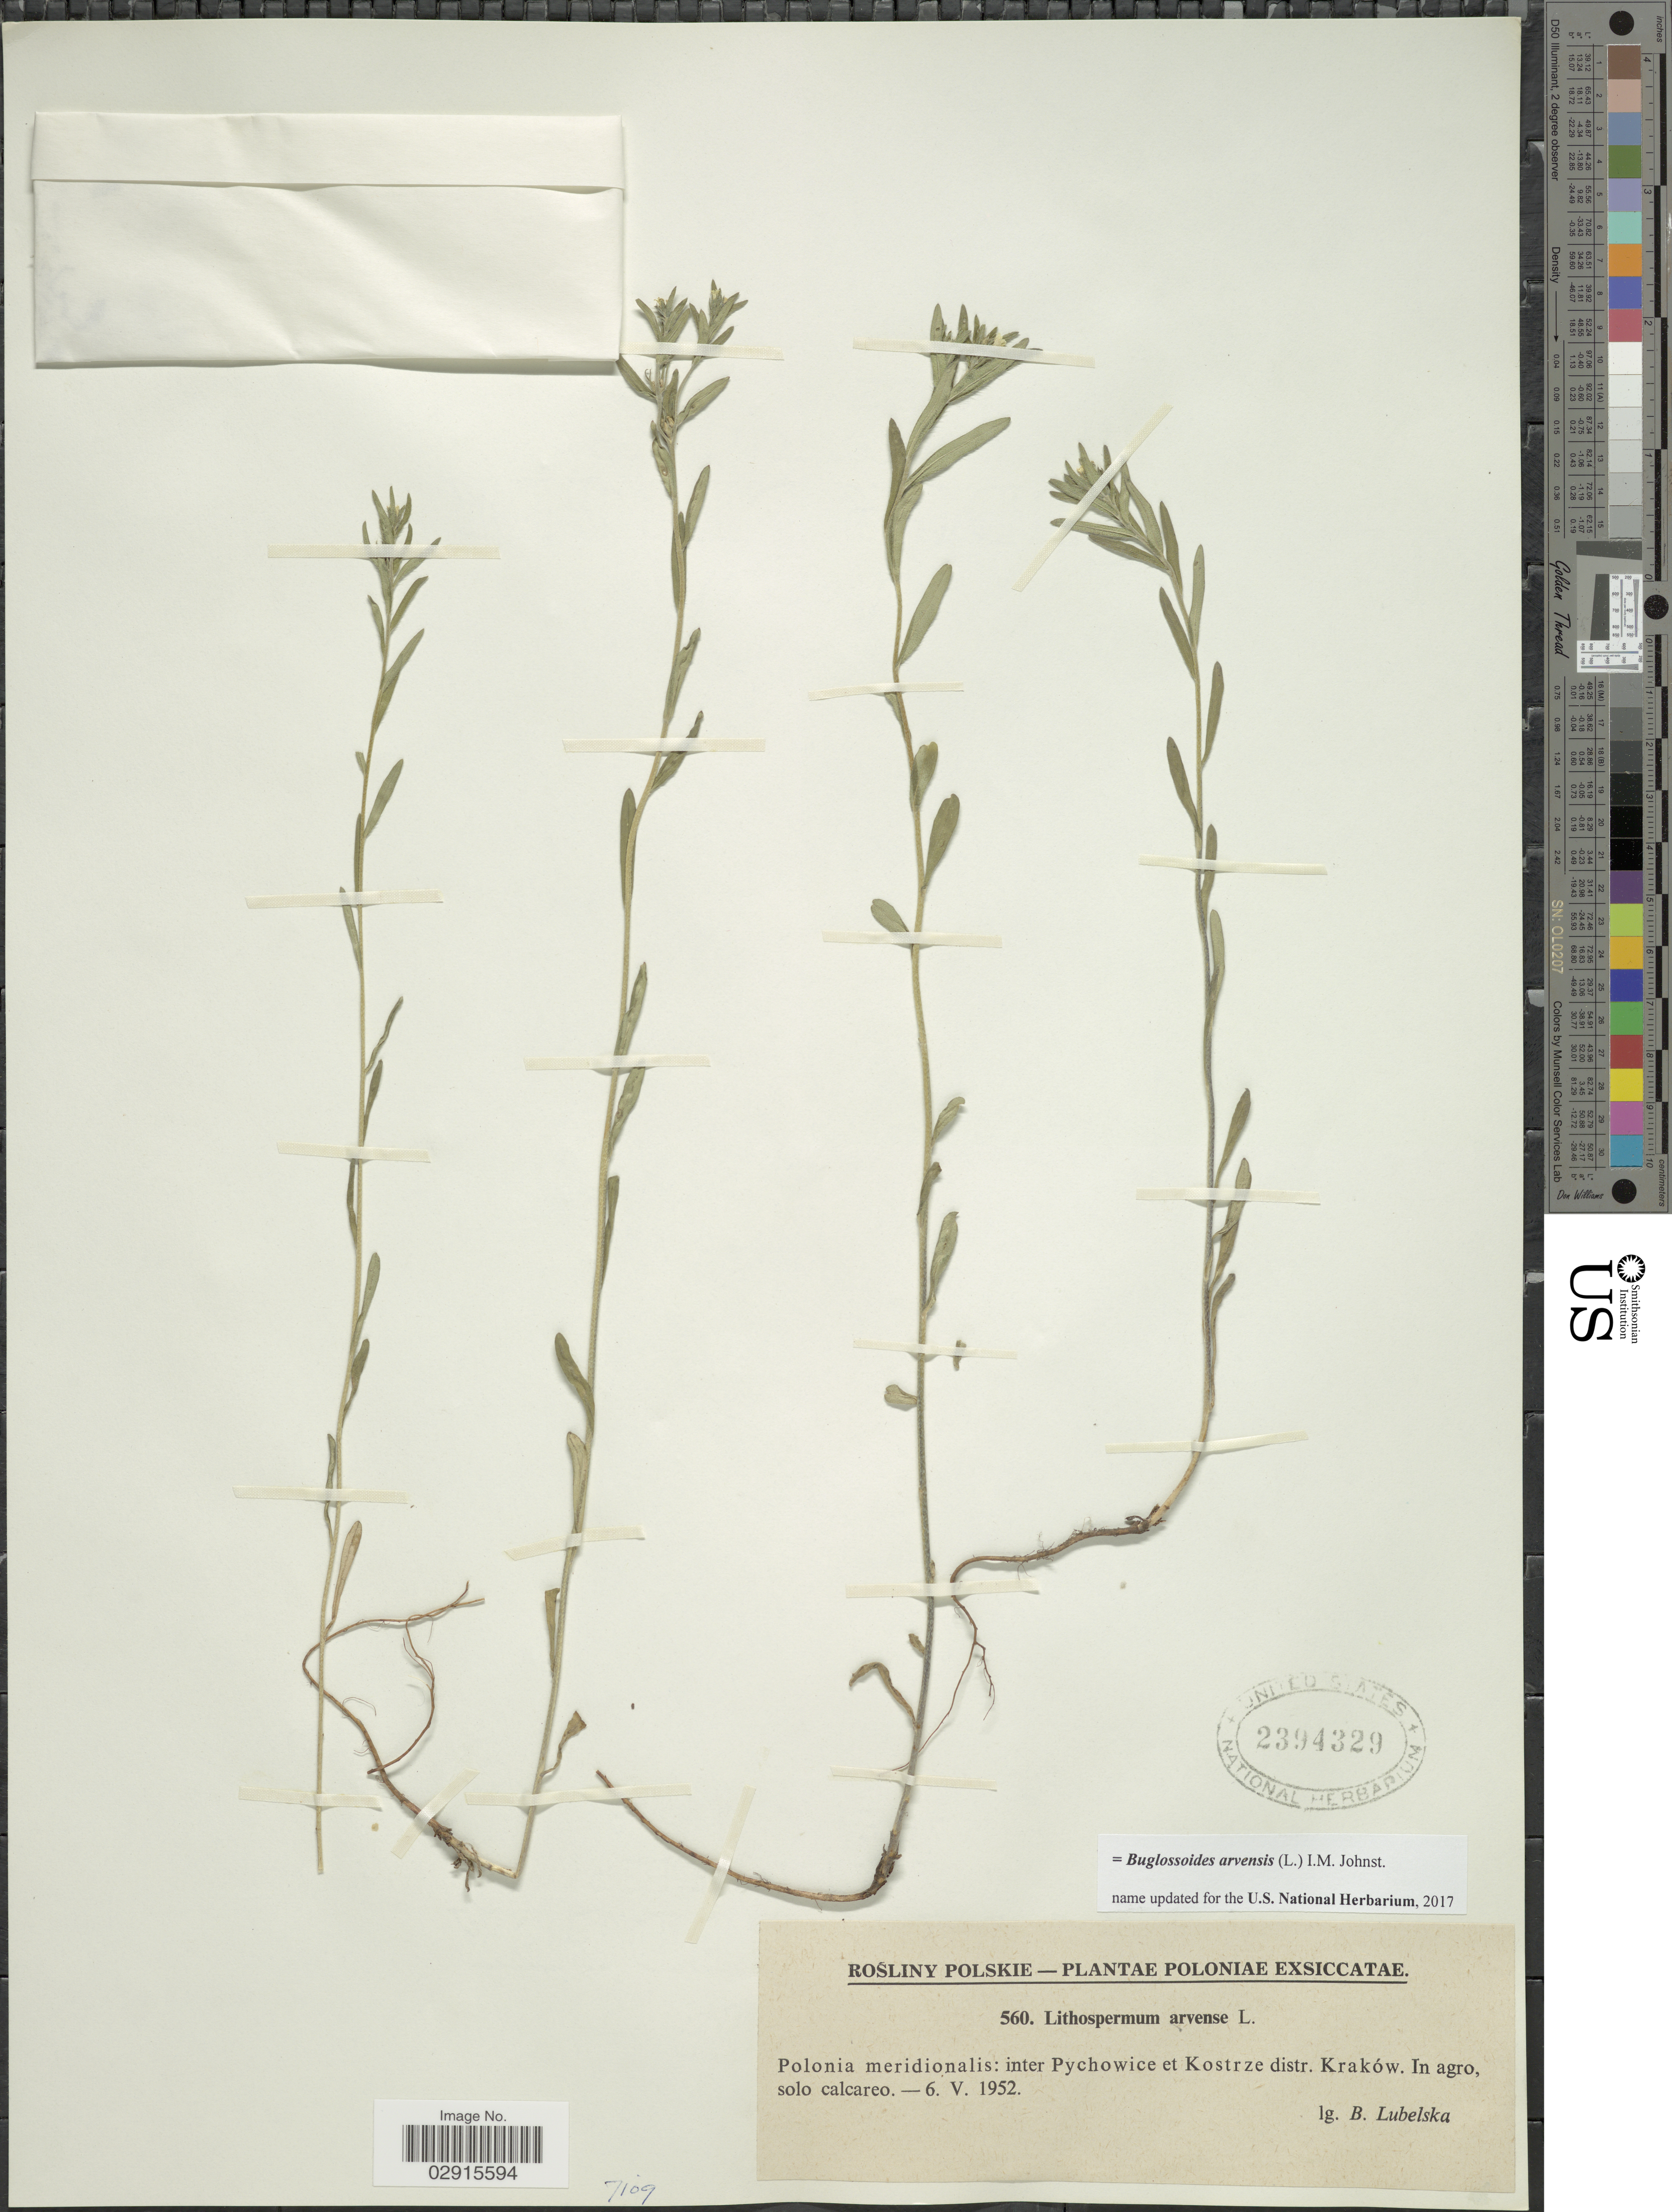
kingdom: Plantae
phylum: Tracheophyta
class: Magnoliopsida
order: Boraginales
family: Boraginaceae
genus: Buglossoides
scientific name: Buglossoides arvensis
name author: (L.) I.M. Johnst.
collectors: B. Lubelska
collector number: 560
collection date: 1952-05-06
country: Poland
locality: Poloniae, Polonia meridionalis: inter Pychowice et Kostrze distr. Kraków.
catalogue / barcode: US 2394329